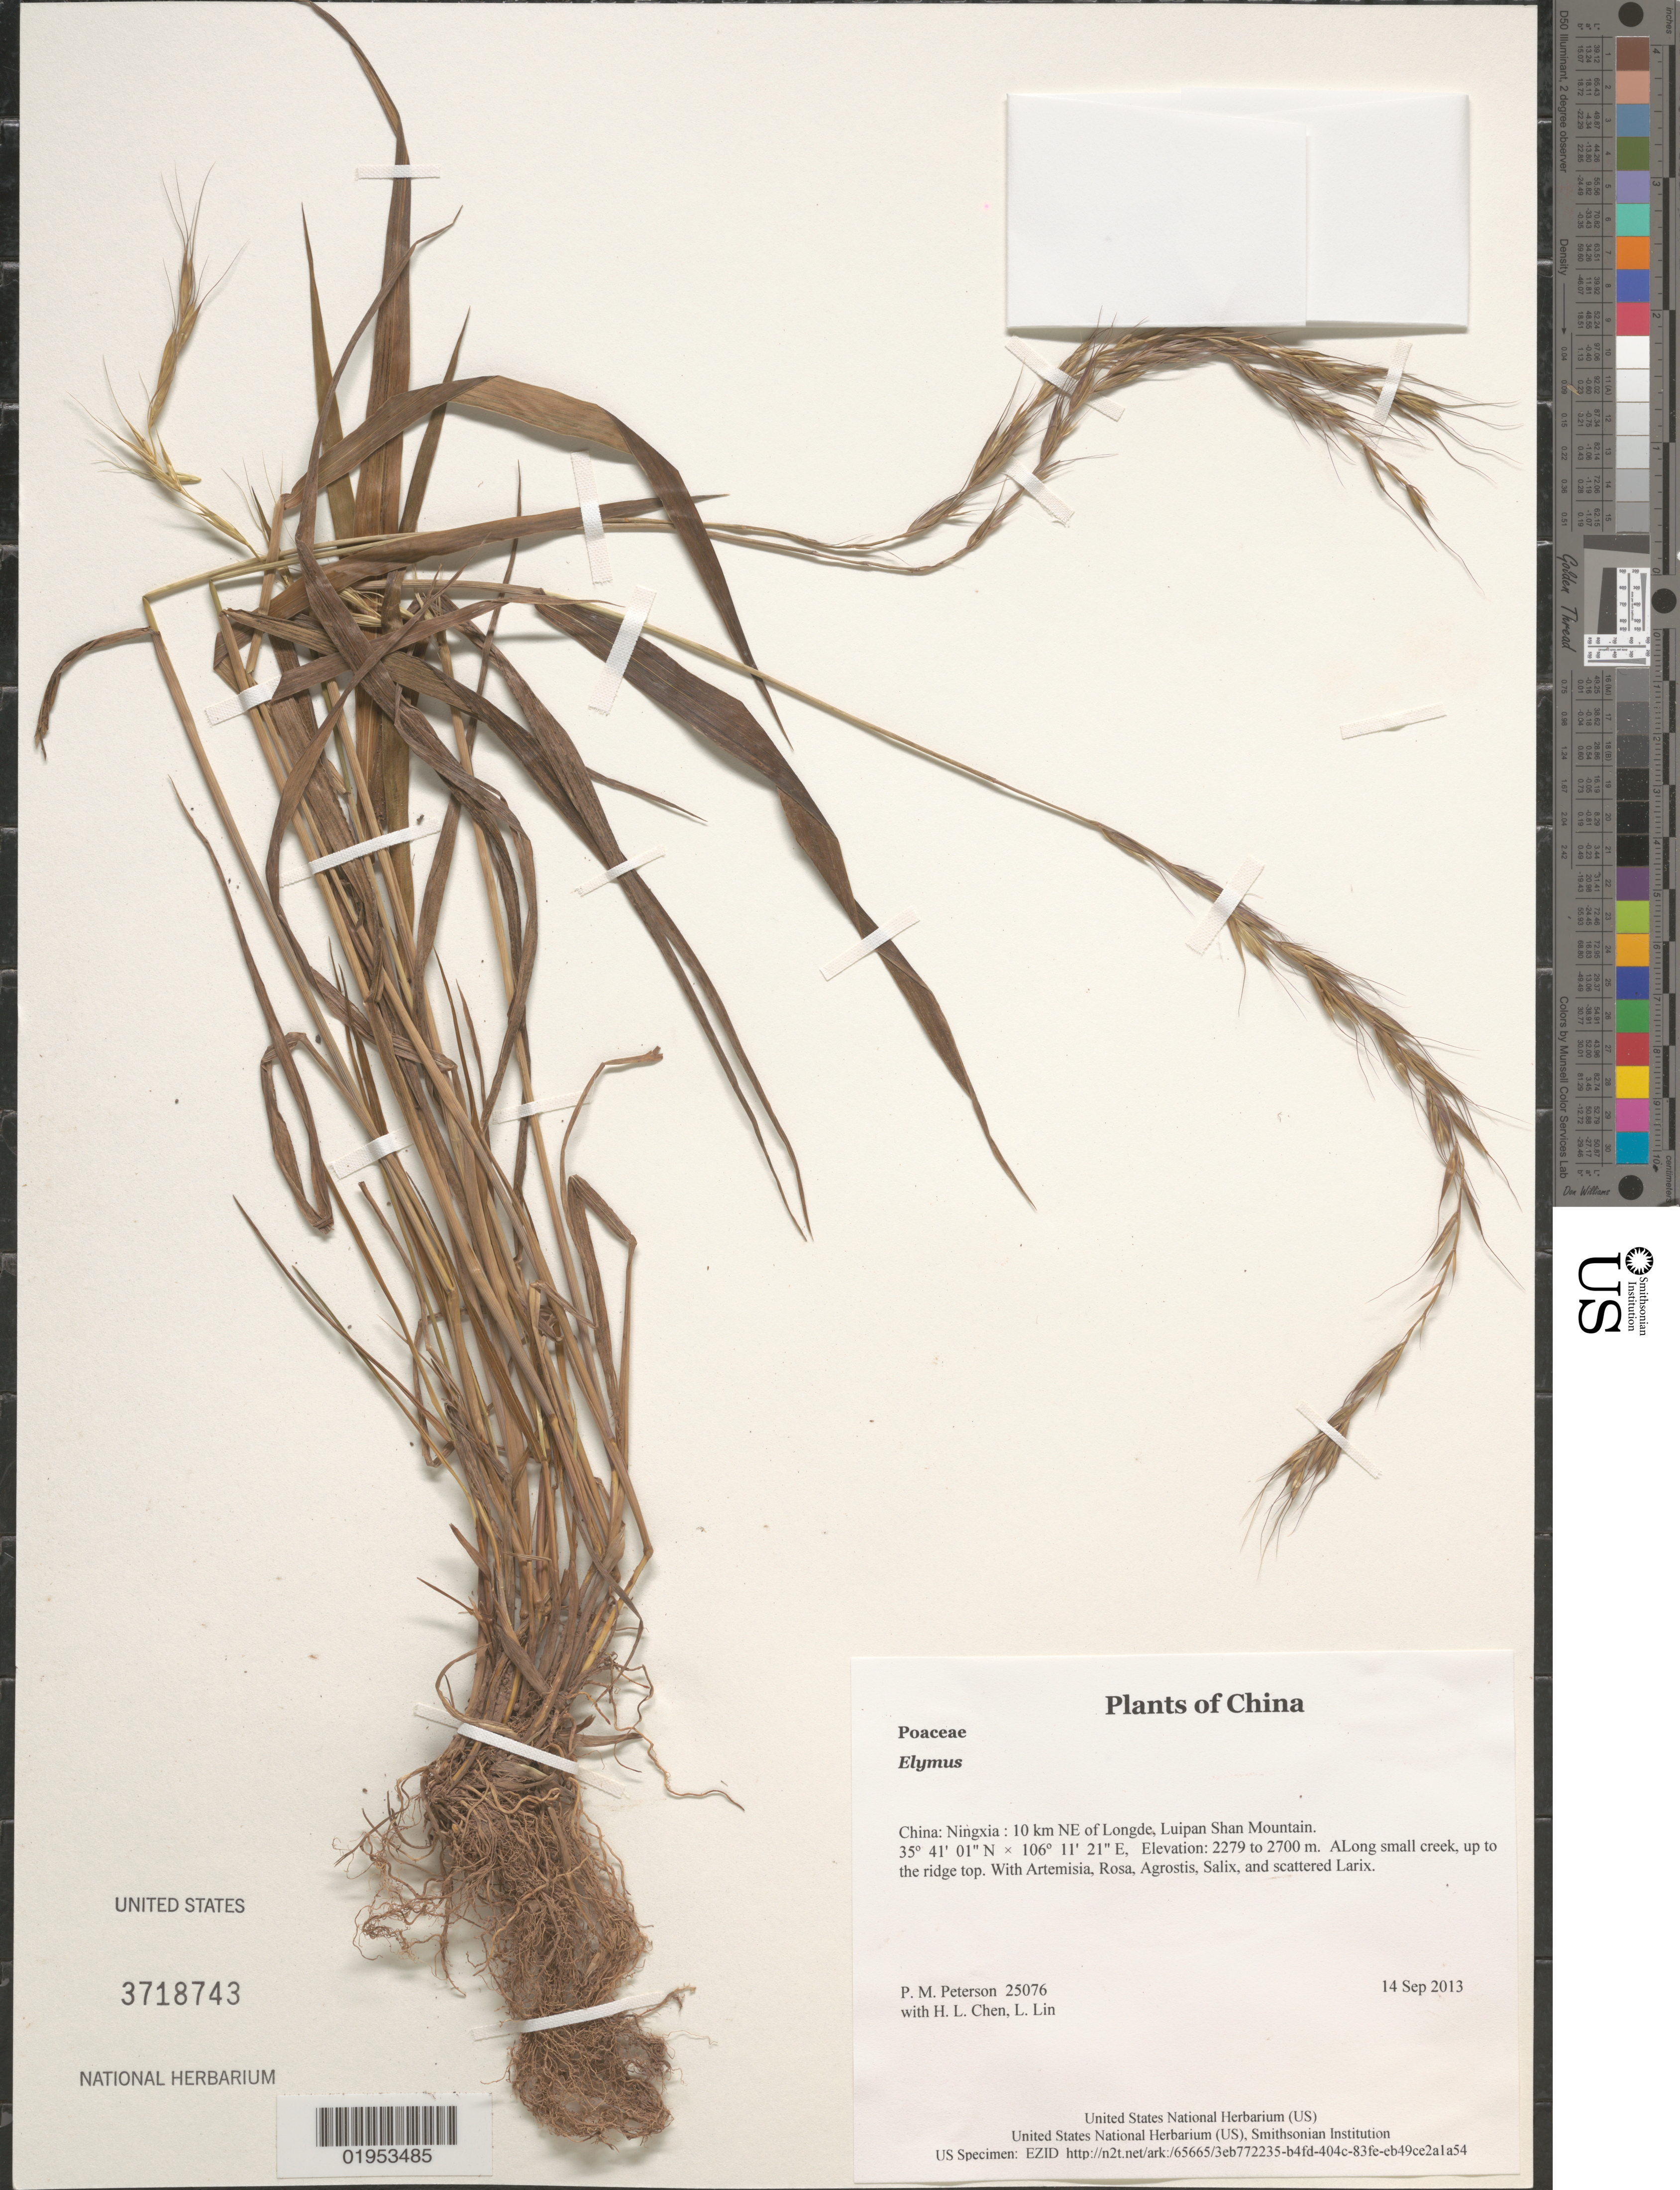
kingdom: Plantae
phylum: Tracheophyta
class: Liliopsida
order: Poales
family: Poaceae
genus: Elymus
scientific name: Elymus sp.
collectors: P. M. Peterson, H. L. Chen & L. Lin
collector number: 25076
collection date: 2013-09-14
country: China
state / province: Ningxia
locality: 10 km NE of Longde, Luipan Shan Mountain.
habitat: ALong small creek, up to the ridge top.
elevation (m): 2279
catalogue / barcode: US 3718743